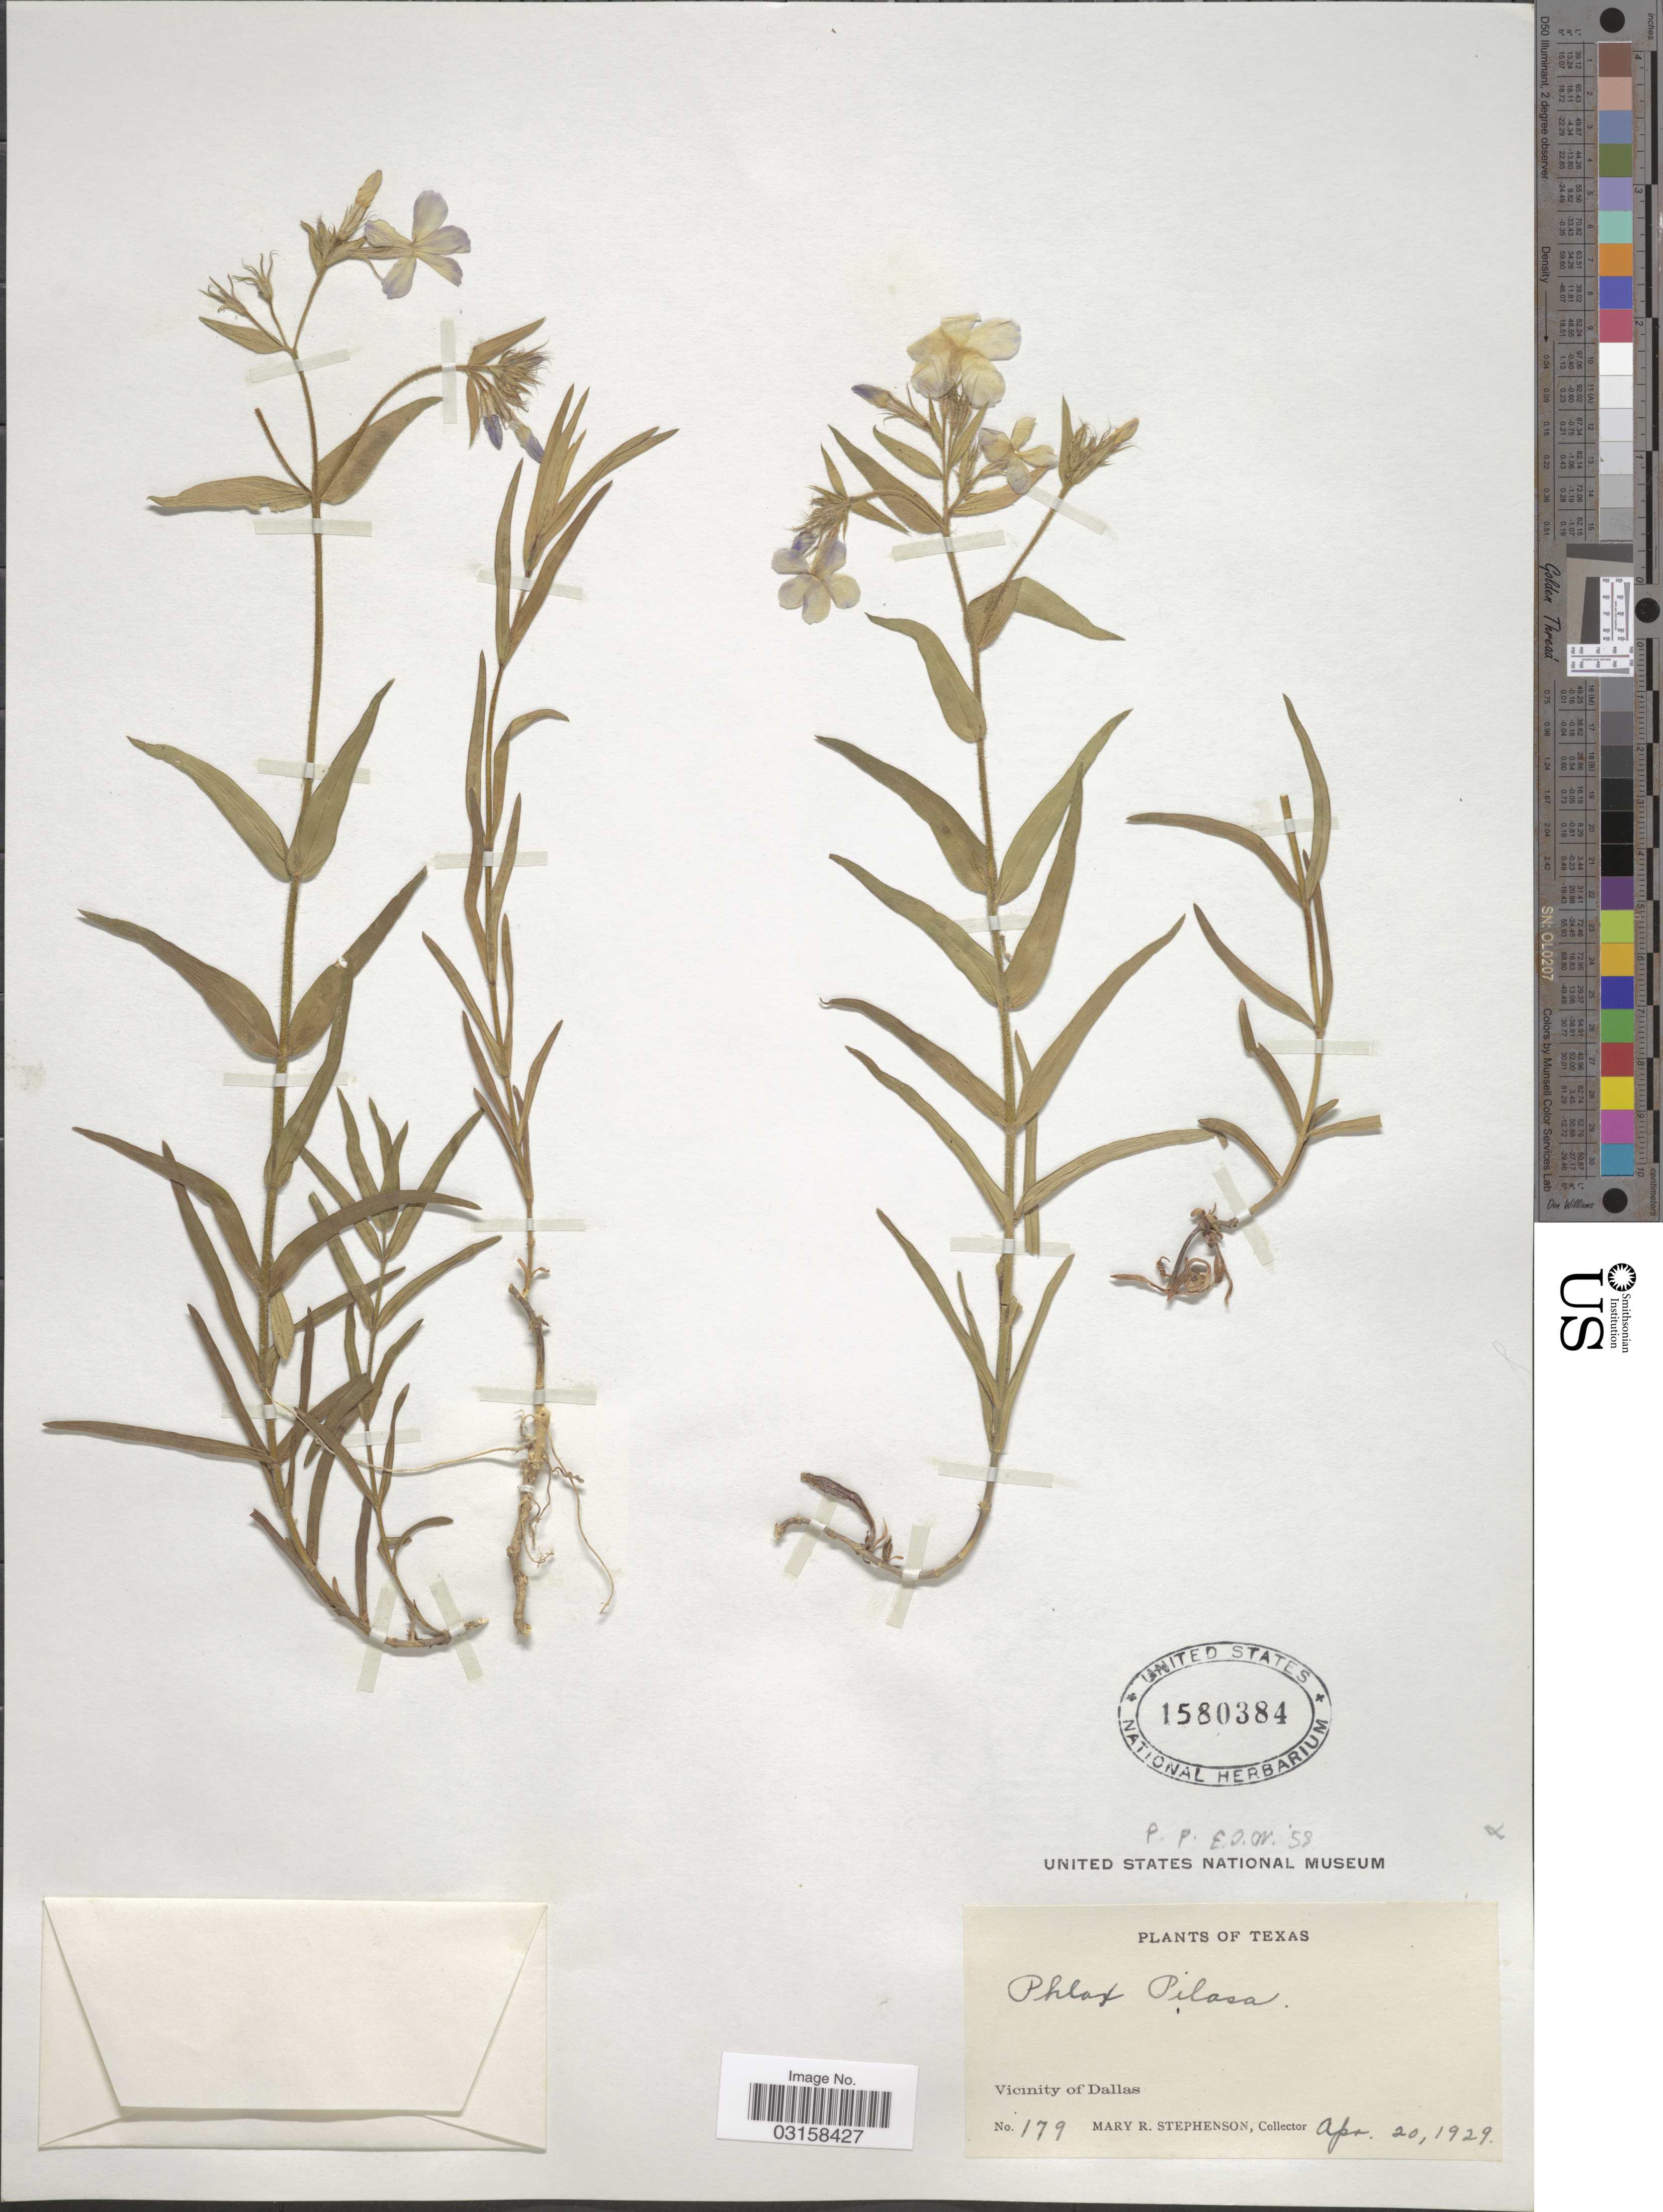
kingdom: Plantae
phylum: Tracheophyta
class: Magnoliopsida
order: Ericales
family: Polemoniaceae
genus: Phlox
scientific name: Phlox pilosa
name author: L.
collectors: M. Stephenson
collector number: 179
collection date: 1929-04-20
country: United States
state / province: Texas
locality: Vicinity of Dallas.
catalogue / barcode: US 1580384